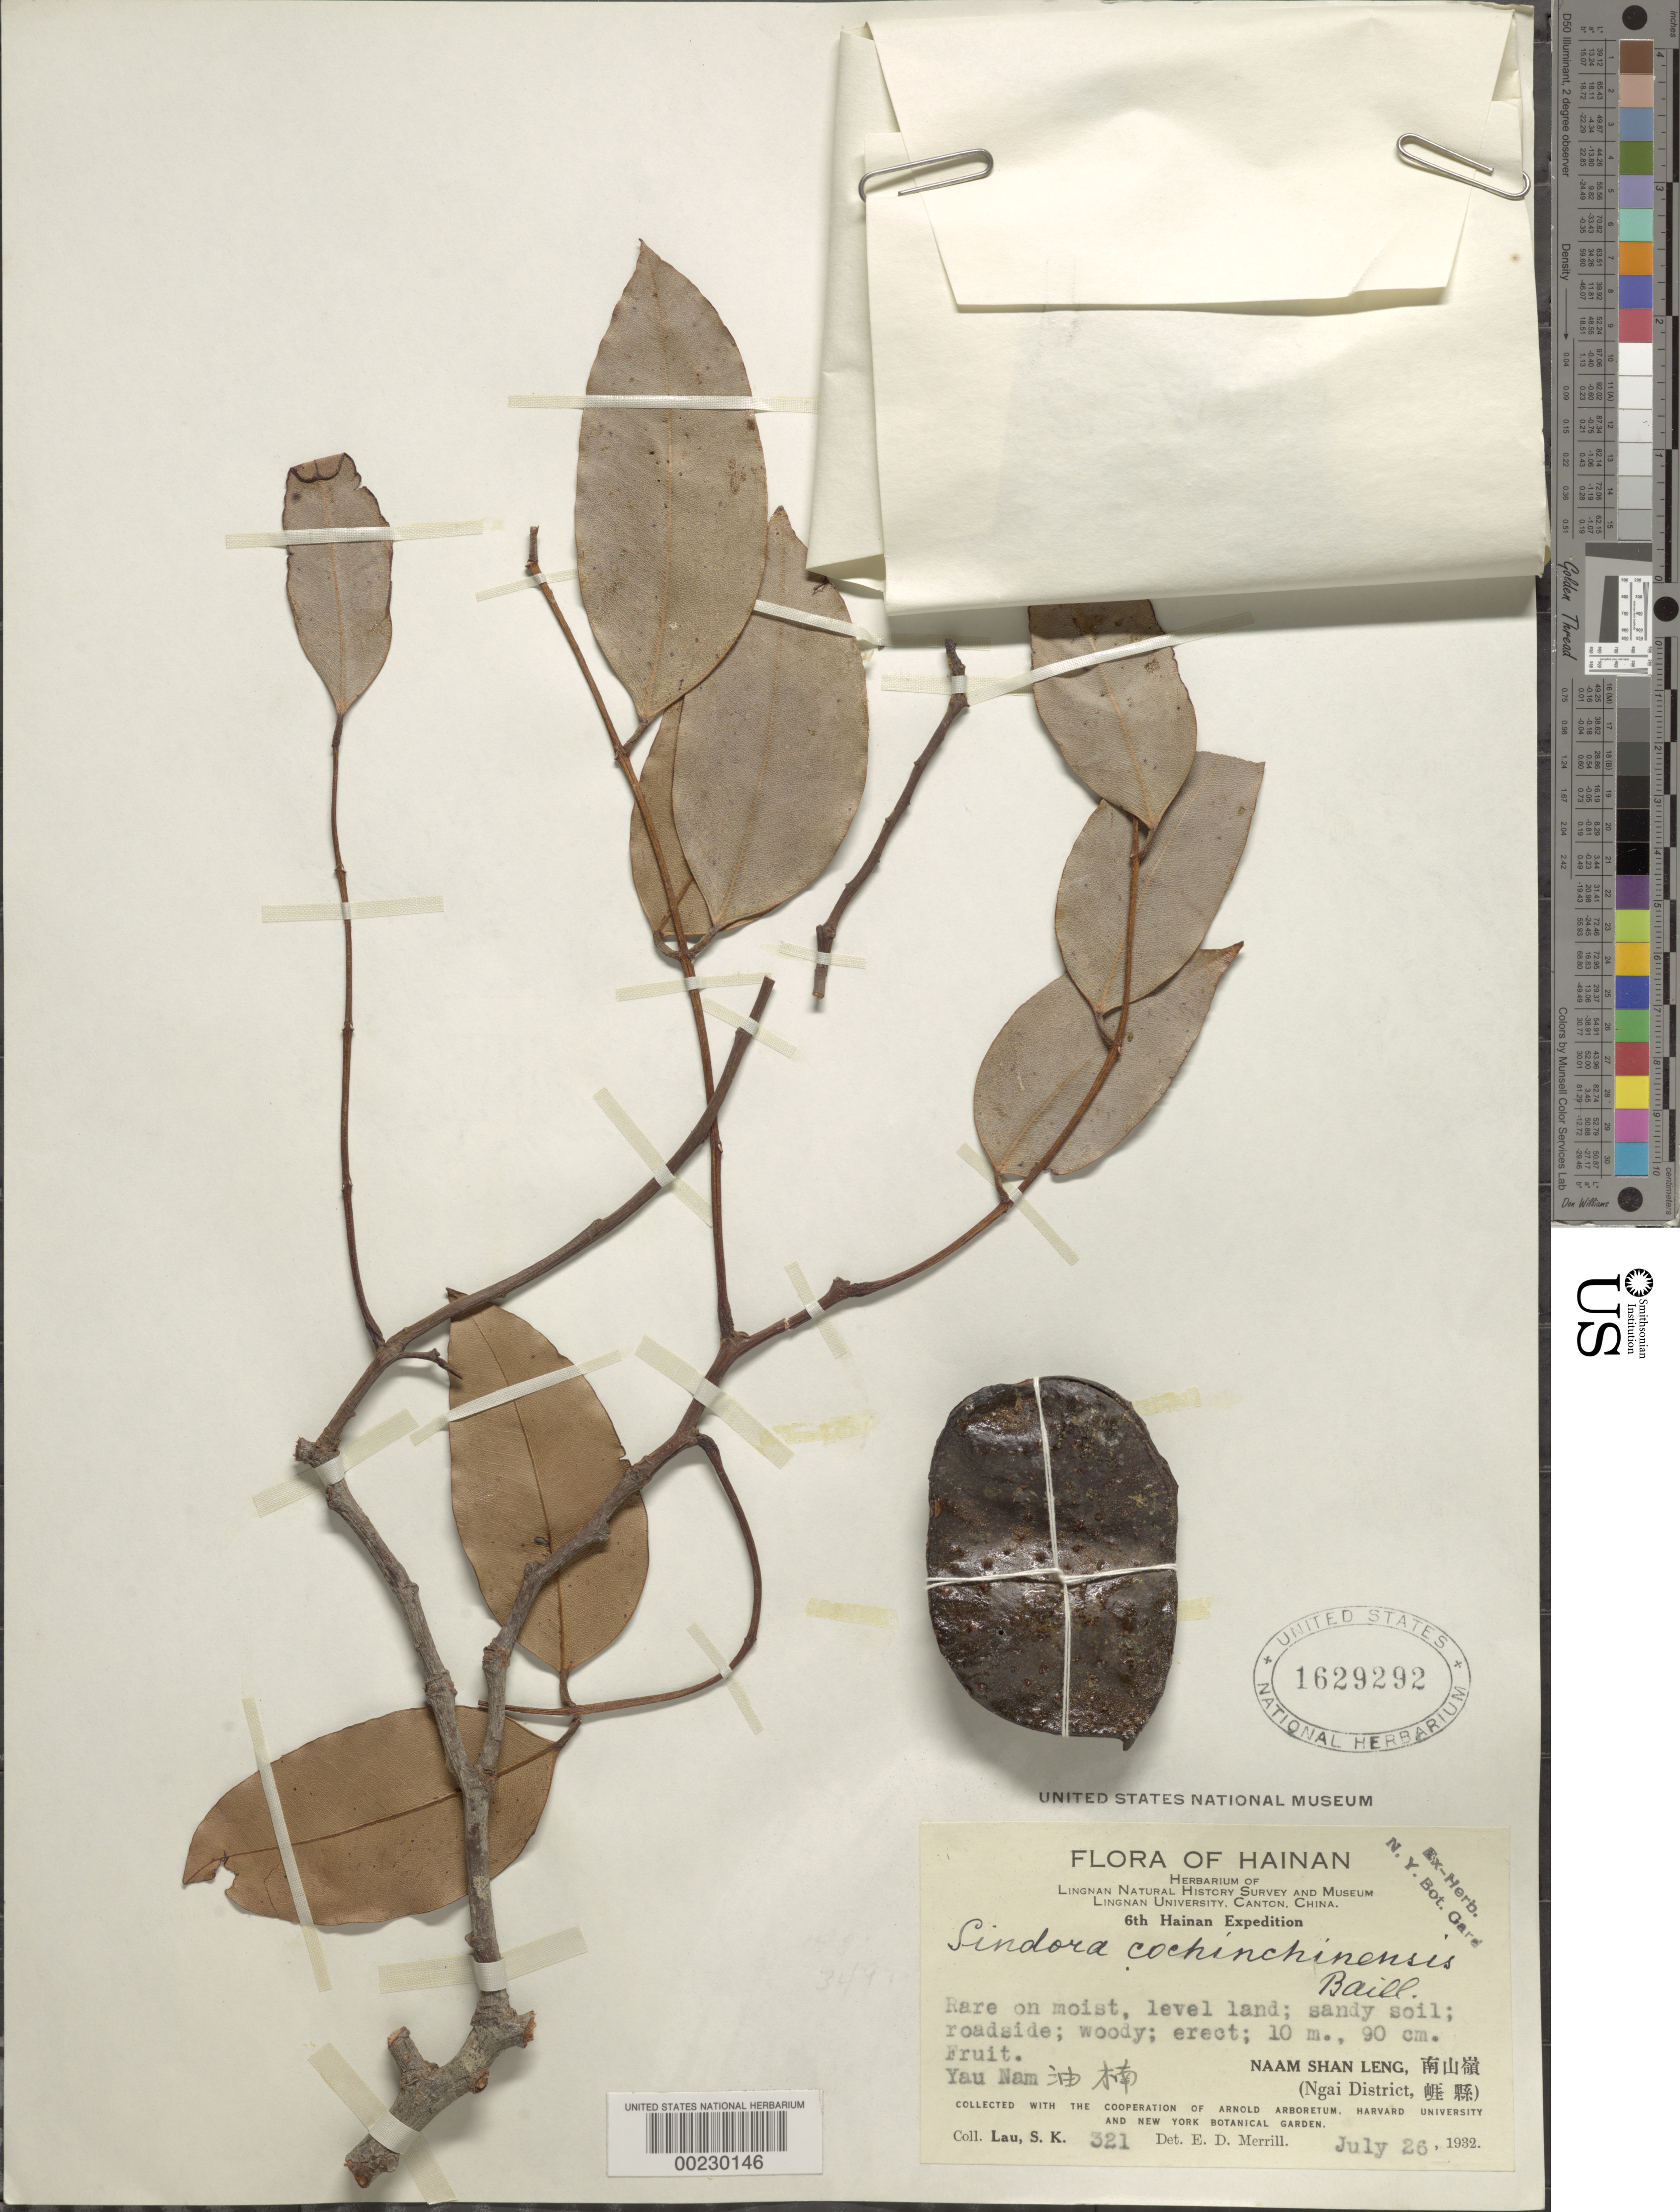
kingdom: Plantae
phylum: Tracheophyta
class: Magnoliopsida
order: Fabales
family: Fabaceae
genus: Sindora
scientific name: Sindora cochinchinensis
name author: Pierre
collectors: S. K. Lau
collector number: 321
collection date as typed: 26 Jul 1932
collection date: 1932-07-26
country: China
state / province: Hainan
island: Hainan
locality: Yau nam; naam shan leng (ngai dist.)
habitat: On moist, level land; sandy soil; roadside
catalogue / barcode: US 1629292